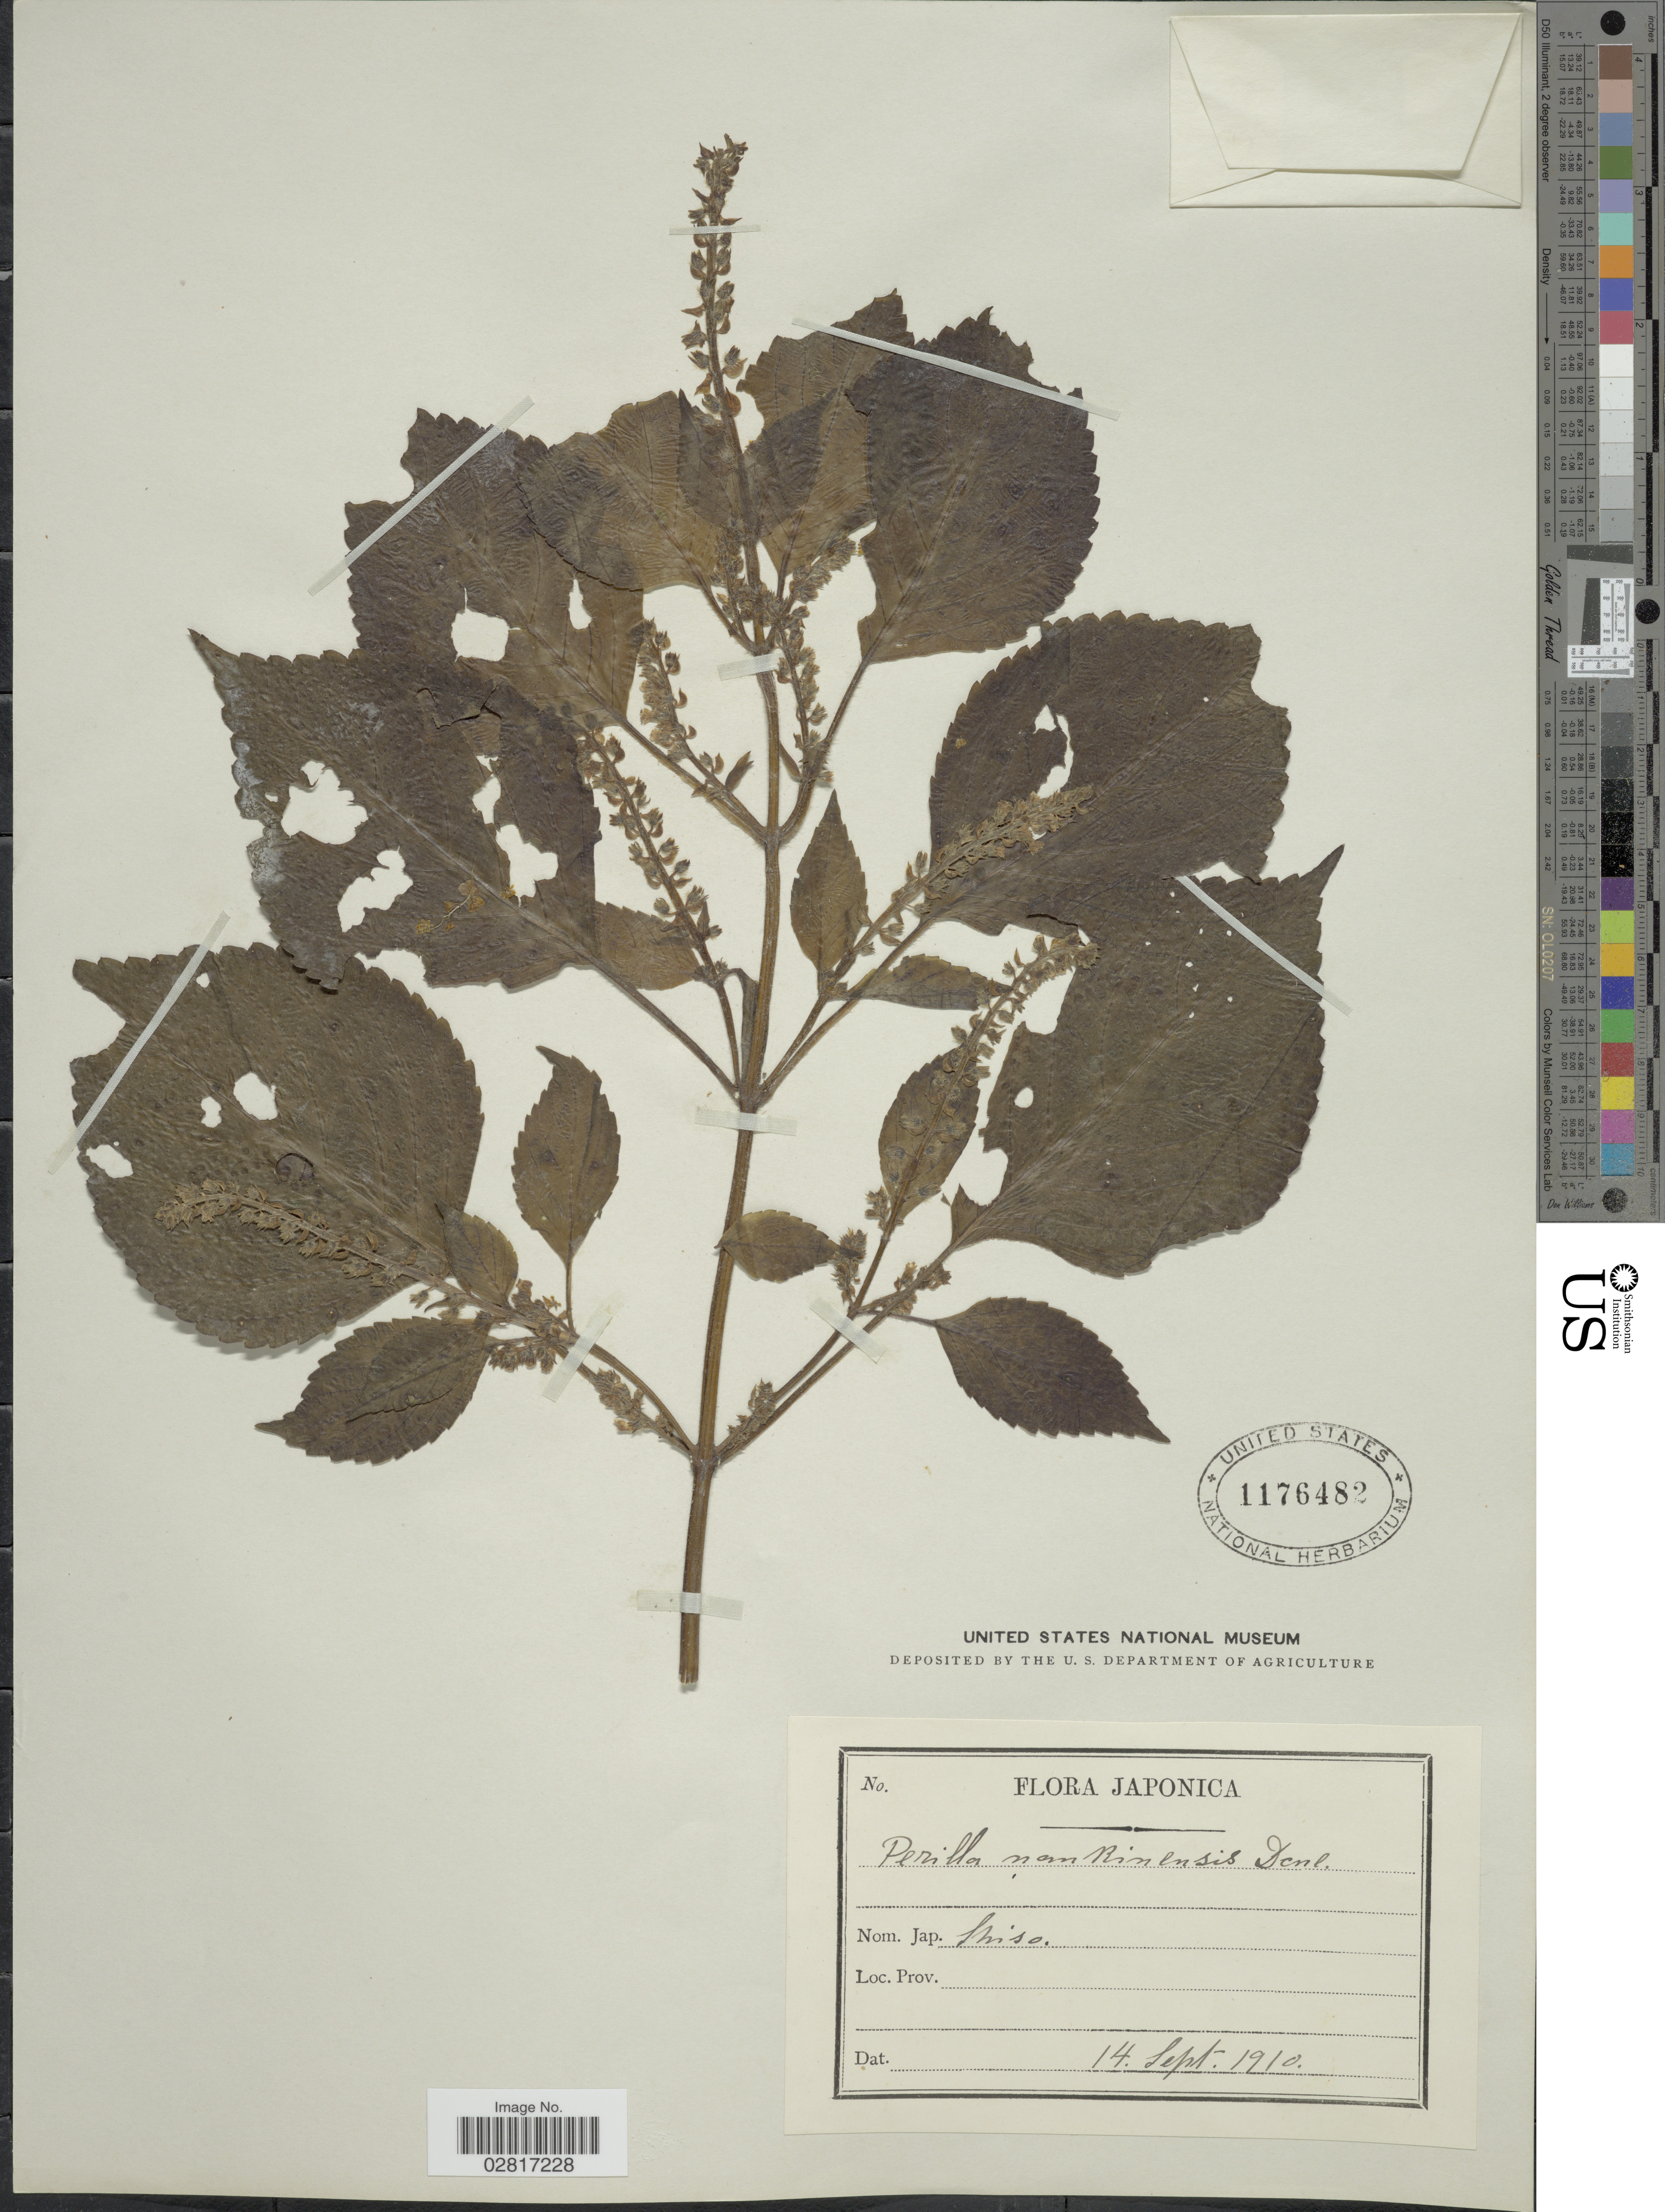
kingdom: Plantae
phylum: Tracheophyta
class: Magnoliopsida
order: Lamiales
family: Lamiaceae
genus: Perilla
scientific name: Perilla frutescens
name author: (L.) Britton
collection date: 1910-09-14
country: Japan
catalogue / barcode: US 1176482